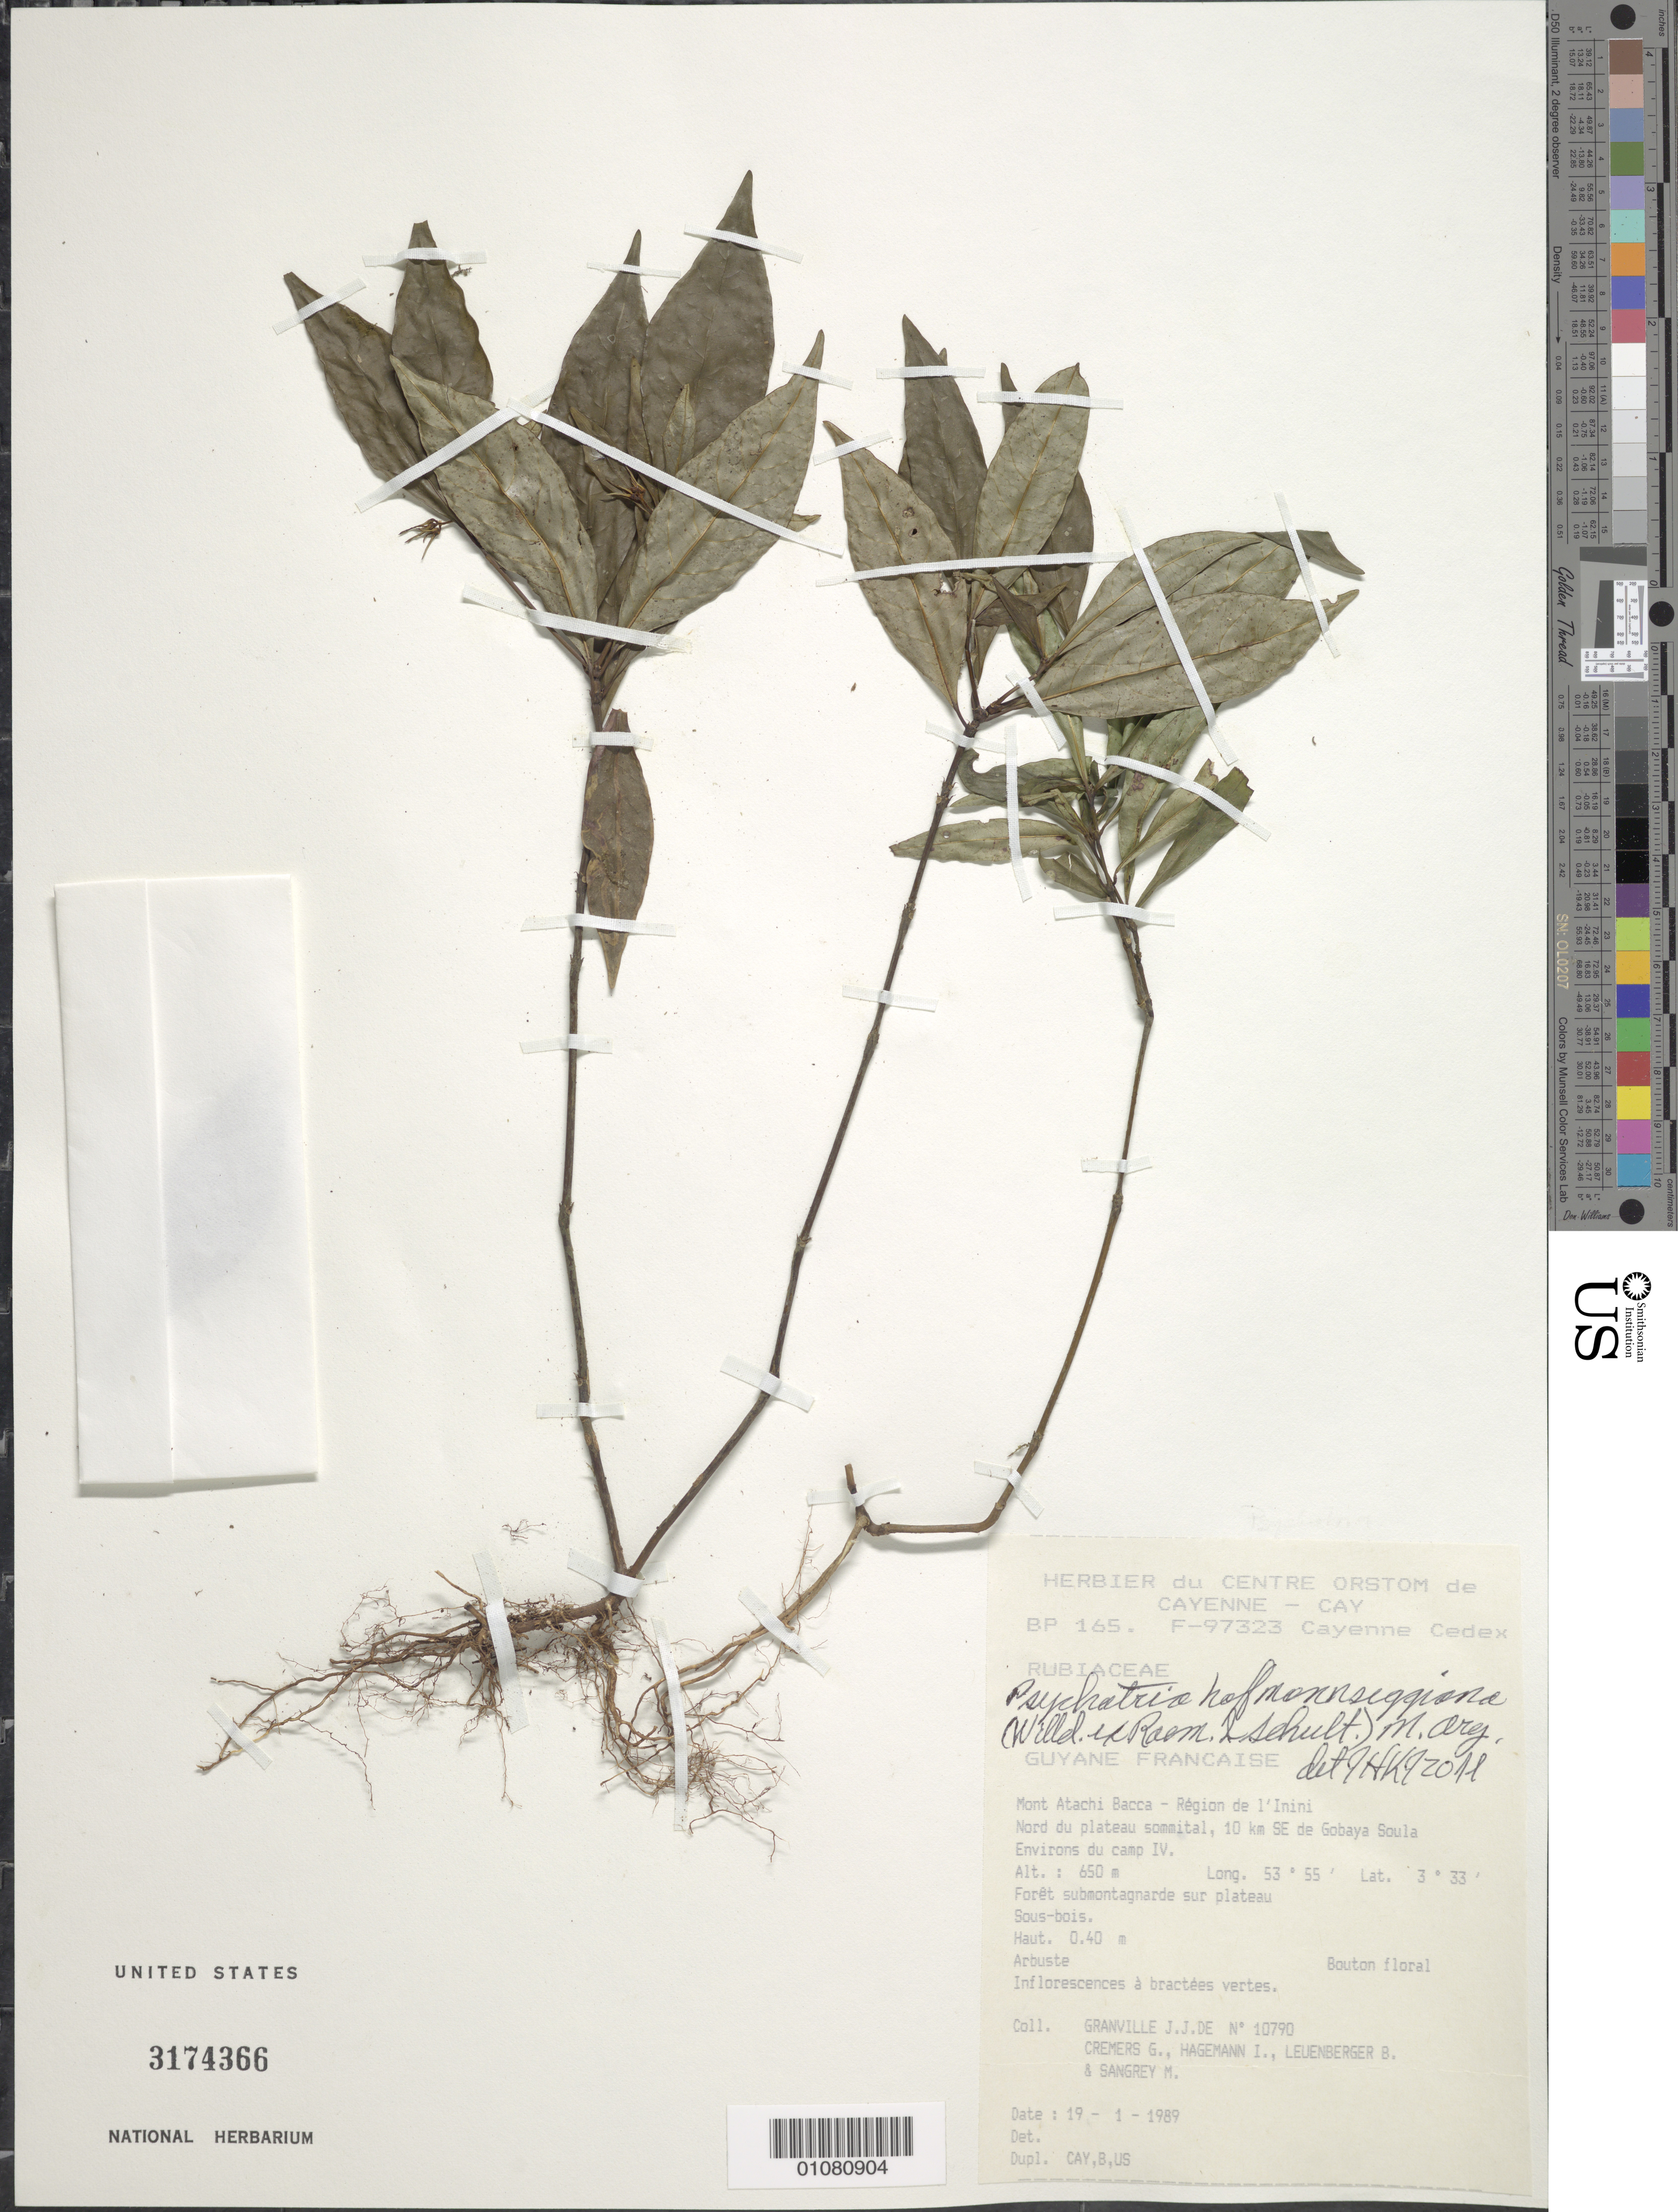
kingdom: Plantae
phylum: Tracheophyta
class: Magnoliopsida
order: Gentianales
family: Rubiaceae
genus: Palicourea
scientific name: Palicourea hoffmannseggiana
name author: (Roem. & Schult.) Borhidi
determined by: Kirkbride, J. H., Jr.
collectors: J.-J. de Granville, G. Cremers, J. Hagemann, B. E. Leuenberger & M. S. Sangrey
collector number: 10790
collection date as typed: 19-Jan-89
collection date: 1989-01-19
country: French Guiana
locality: Mont Atachi Bacca, région de l'Inini. Nord du plateau sommital, 10km SE de Gobaya Soula. Environs du camp IV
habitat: Forêt submontagnarde sur plateau. Sous-bois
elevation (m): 650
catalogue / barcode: US 3174366